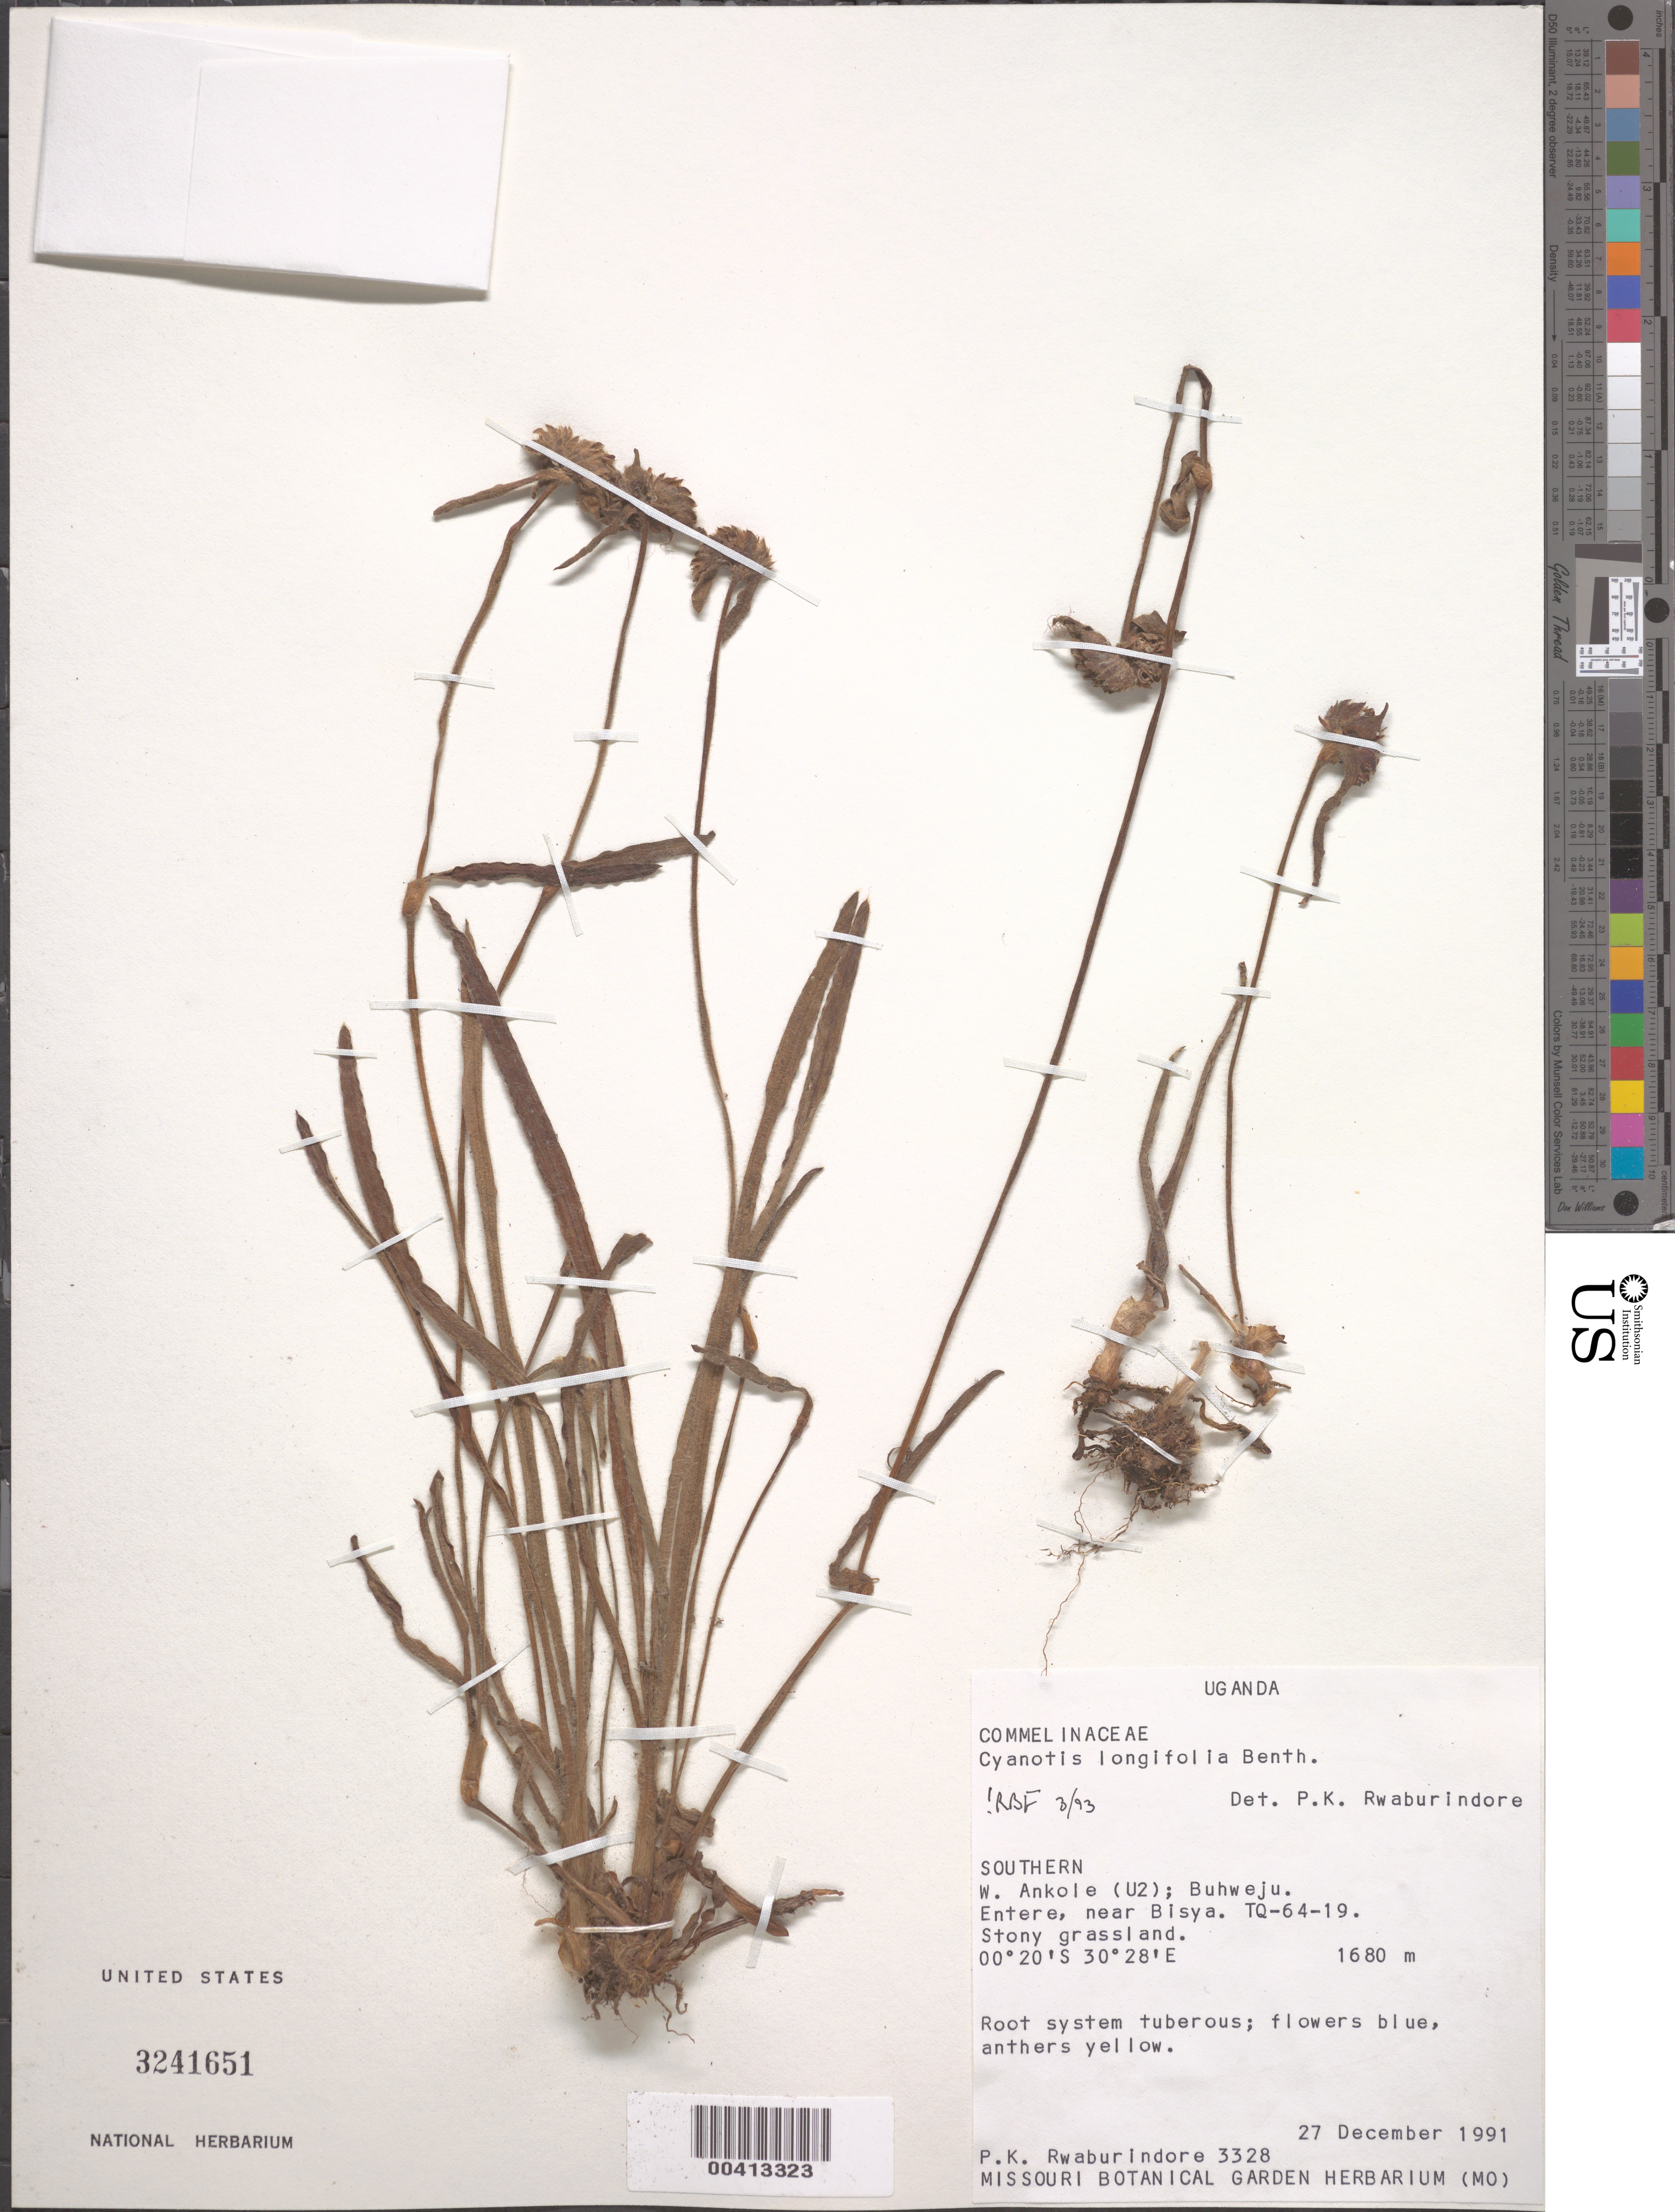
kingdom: Plantae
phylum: Tracheophyta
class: Liliopsida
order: Commelinales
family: Commelinaceae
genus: Cyanotis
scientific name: Cyanotis longifolia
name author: Benth.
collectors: P. Rwaburindore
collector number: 3328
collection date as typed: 27 Dec 1991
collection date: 1991-12-27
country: Uganda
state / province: Western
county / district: Buhweju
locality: Ankole, Buhweju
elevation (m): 1680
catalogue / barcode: US 3241651